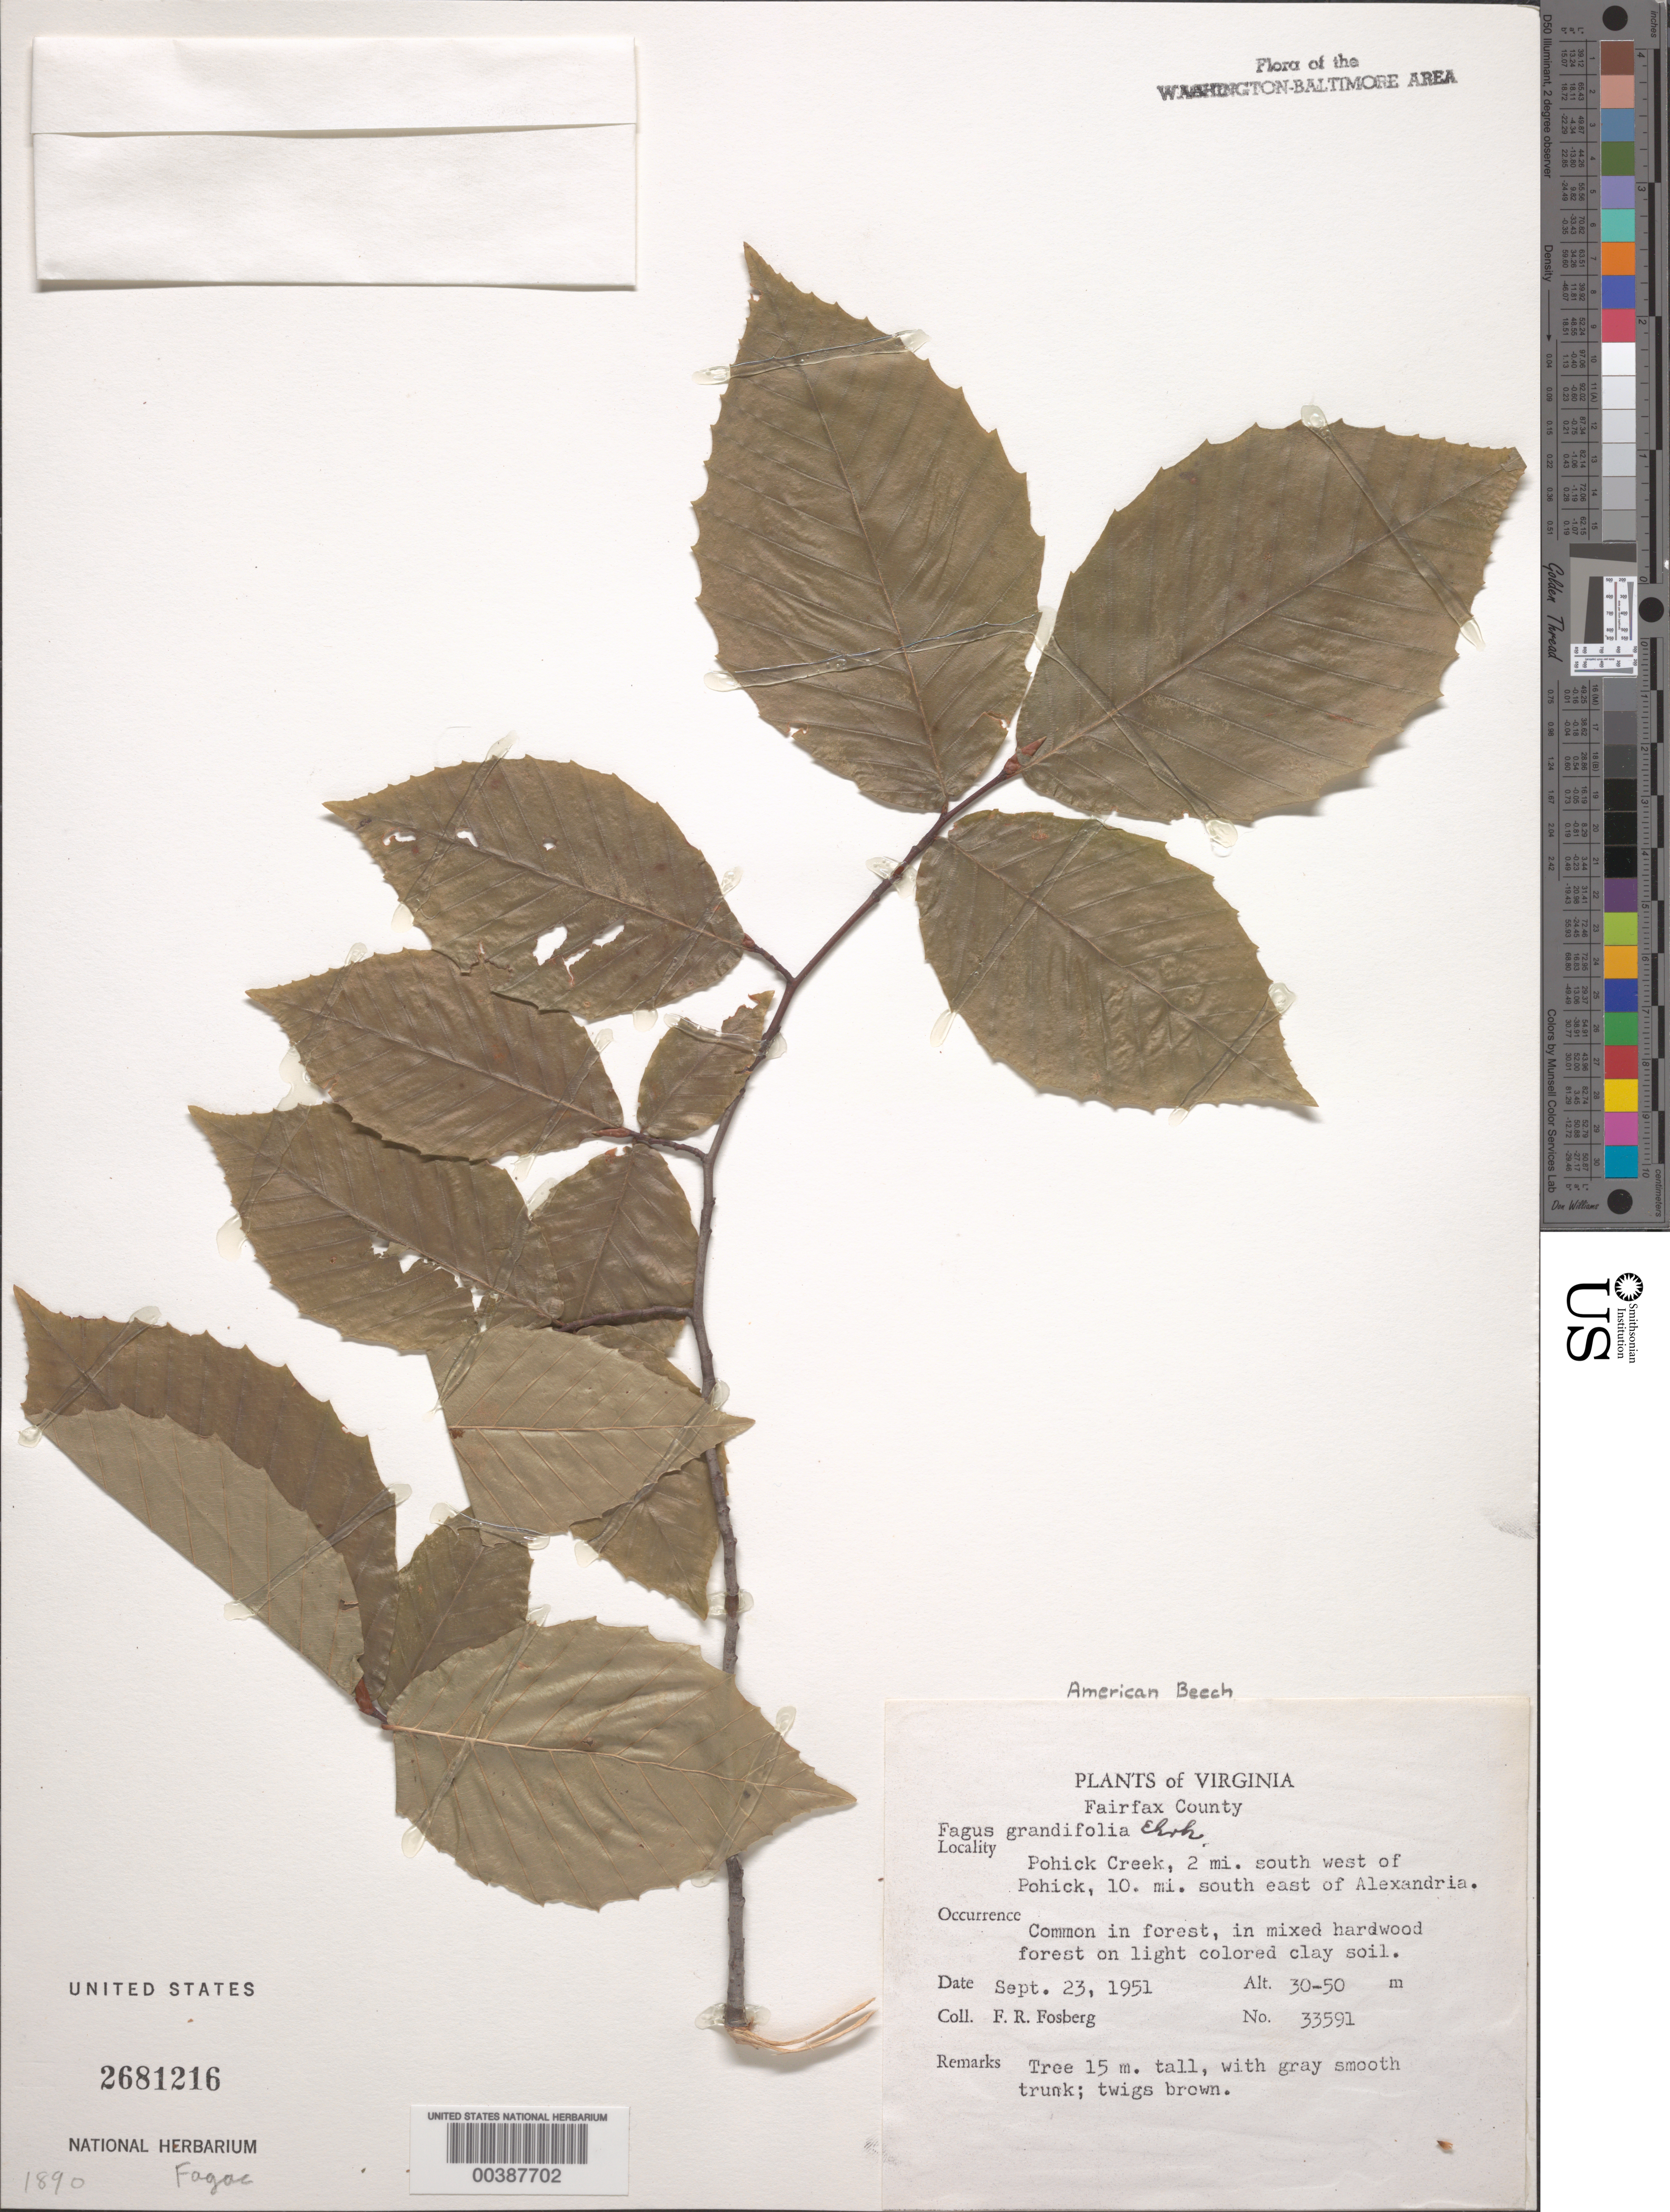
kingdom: Plantae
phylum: Tracheophyta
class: Magnoliopsida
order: Fagales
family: Fagaceae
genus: Fagus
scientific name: Fagus grandifolia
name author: Ehrh.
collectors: F. R. Fosberg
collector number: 33591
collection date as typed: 23 Sep 1951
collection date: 1951-09-23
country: United States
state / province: Virginia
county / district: Fairfax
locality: Pohick Creek, southwest of Pohick, southeast of Alexandria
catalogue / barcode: US 2681216